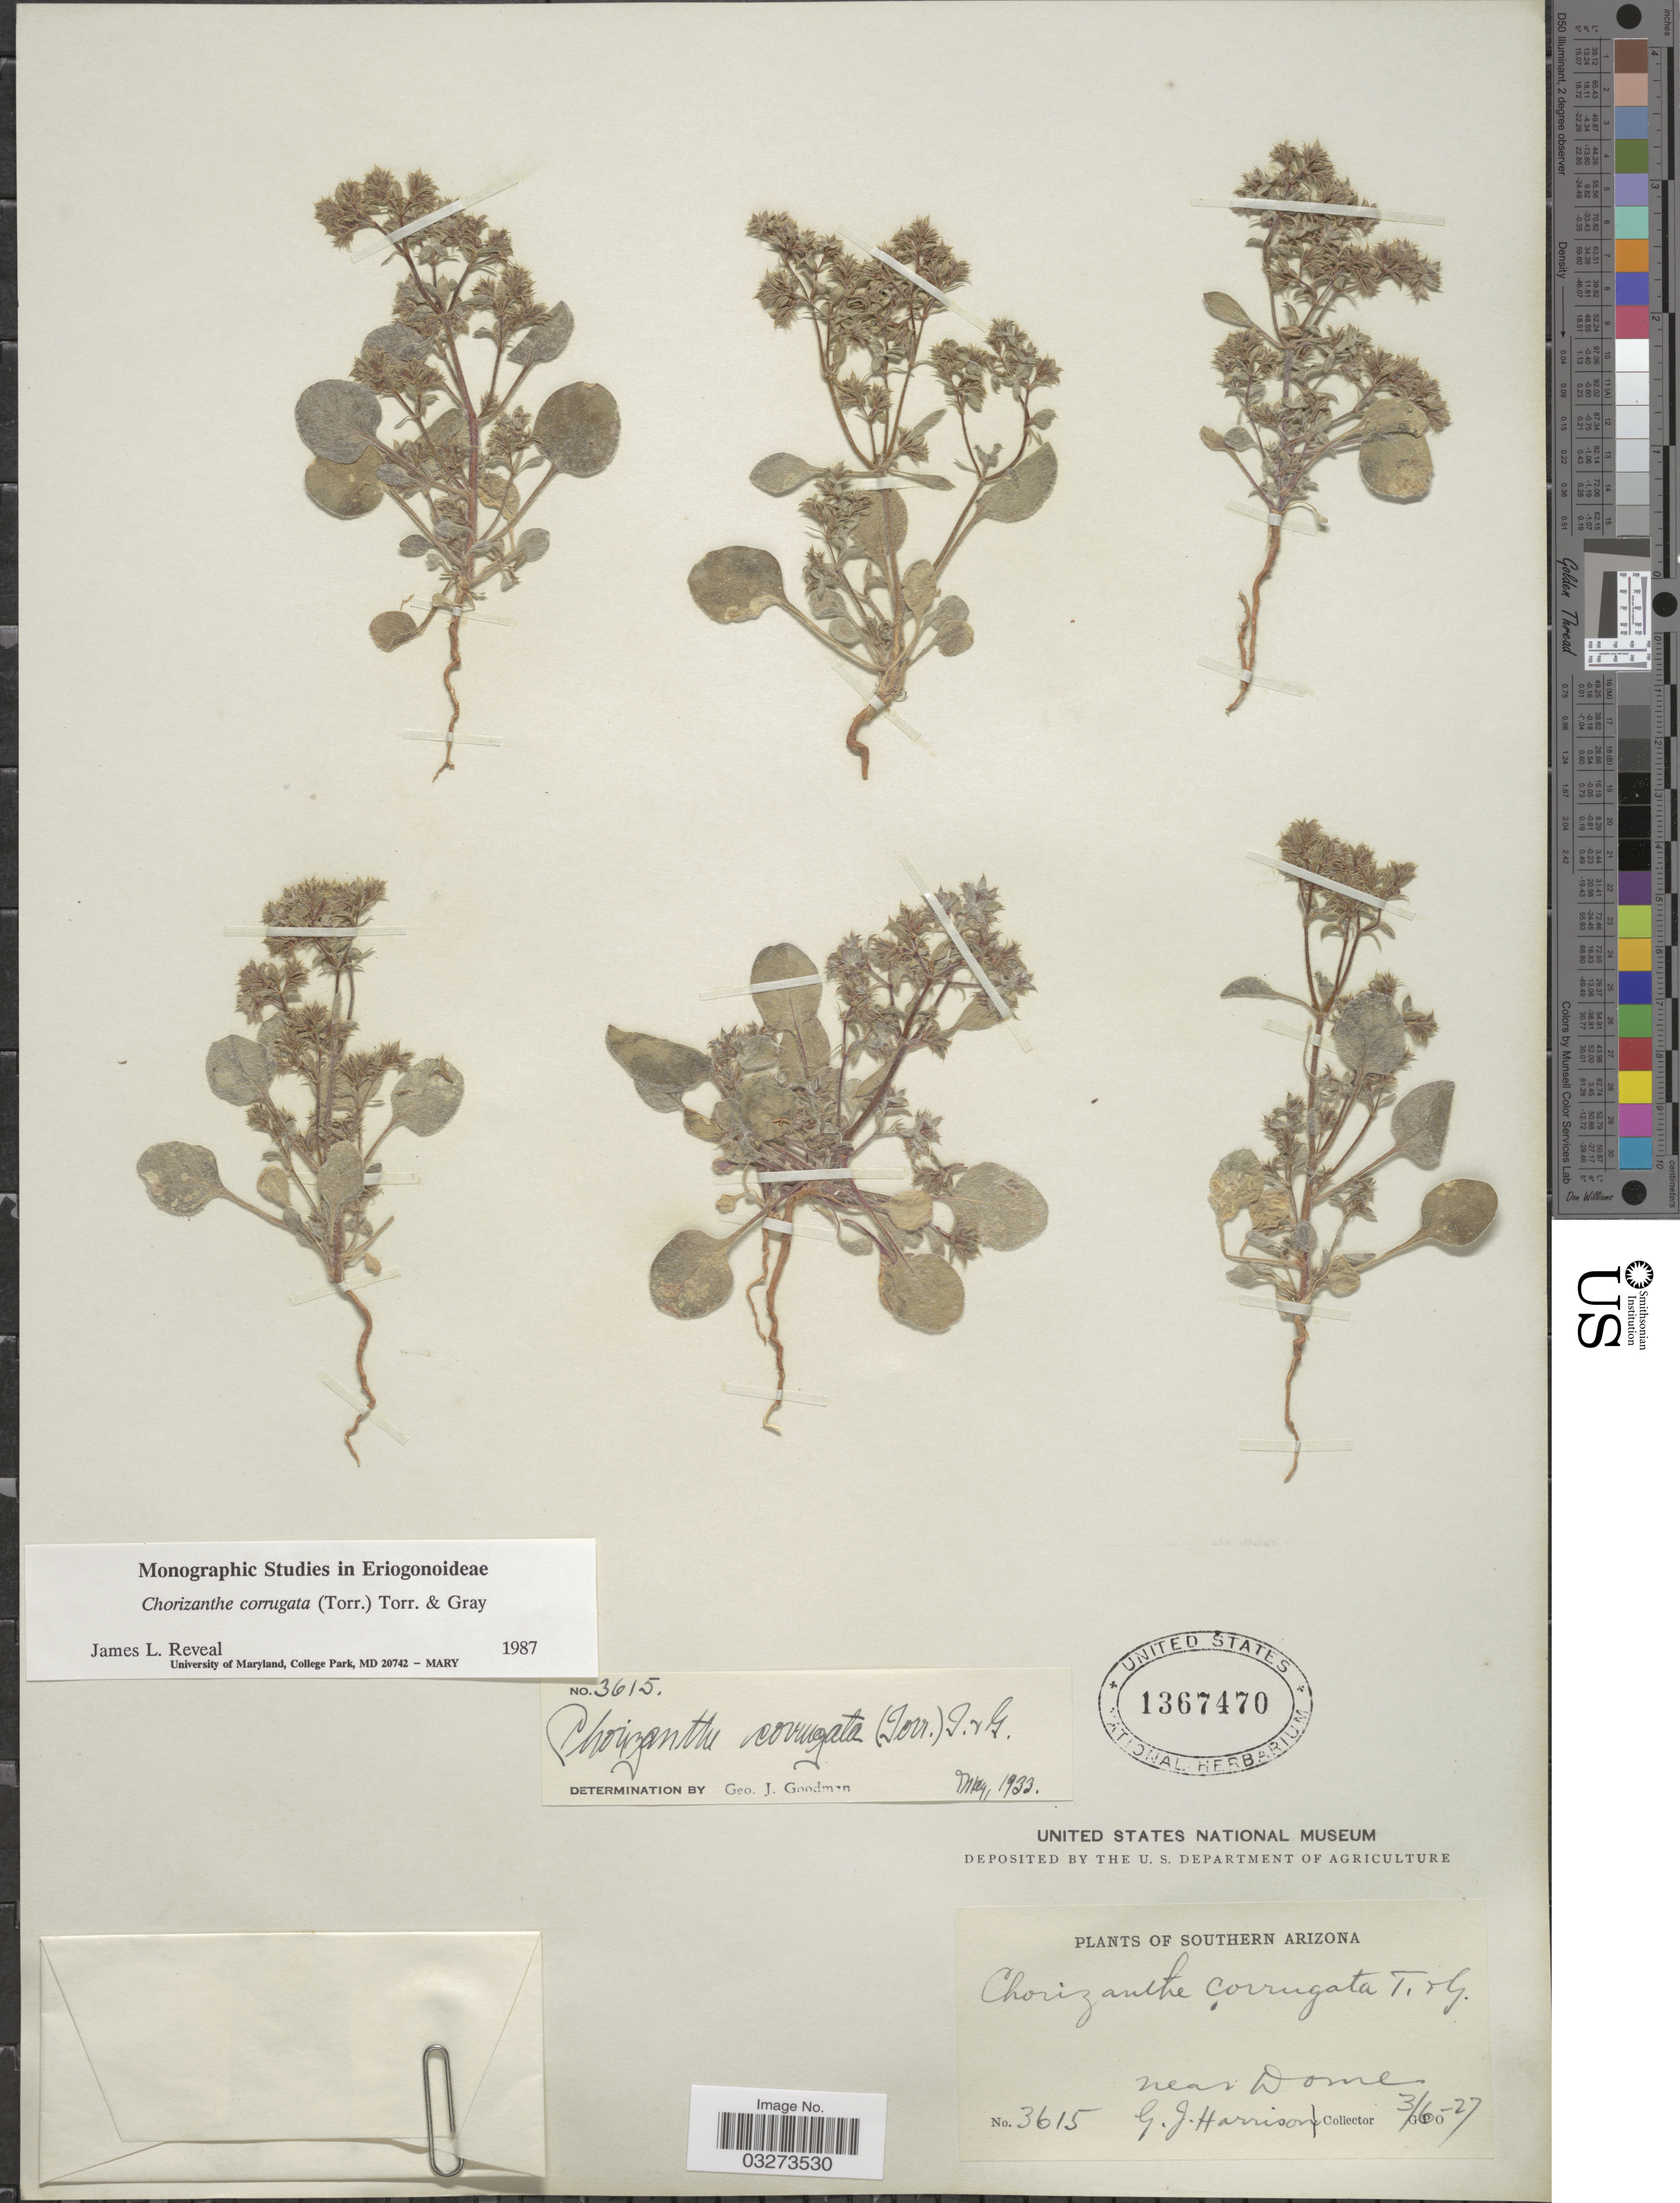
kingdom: Plantae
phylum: Tracheophyta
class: Magnoliopsida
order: Caryophyllales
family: Polygonaceae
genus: Chorizanthe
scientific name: Chorizanthe corrugata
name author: Torr. & A. Gray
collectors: G. J. Harrison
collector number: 3615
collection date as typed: Transcribed d/m/y: 6/3/27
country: United States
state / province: Arizona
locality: Southern Arizona. Near Dome.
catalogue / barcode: US 1367470